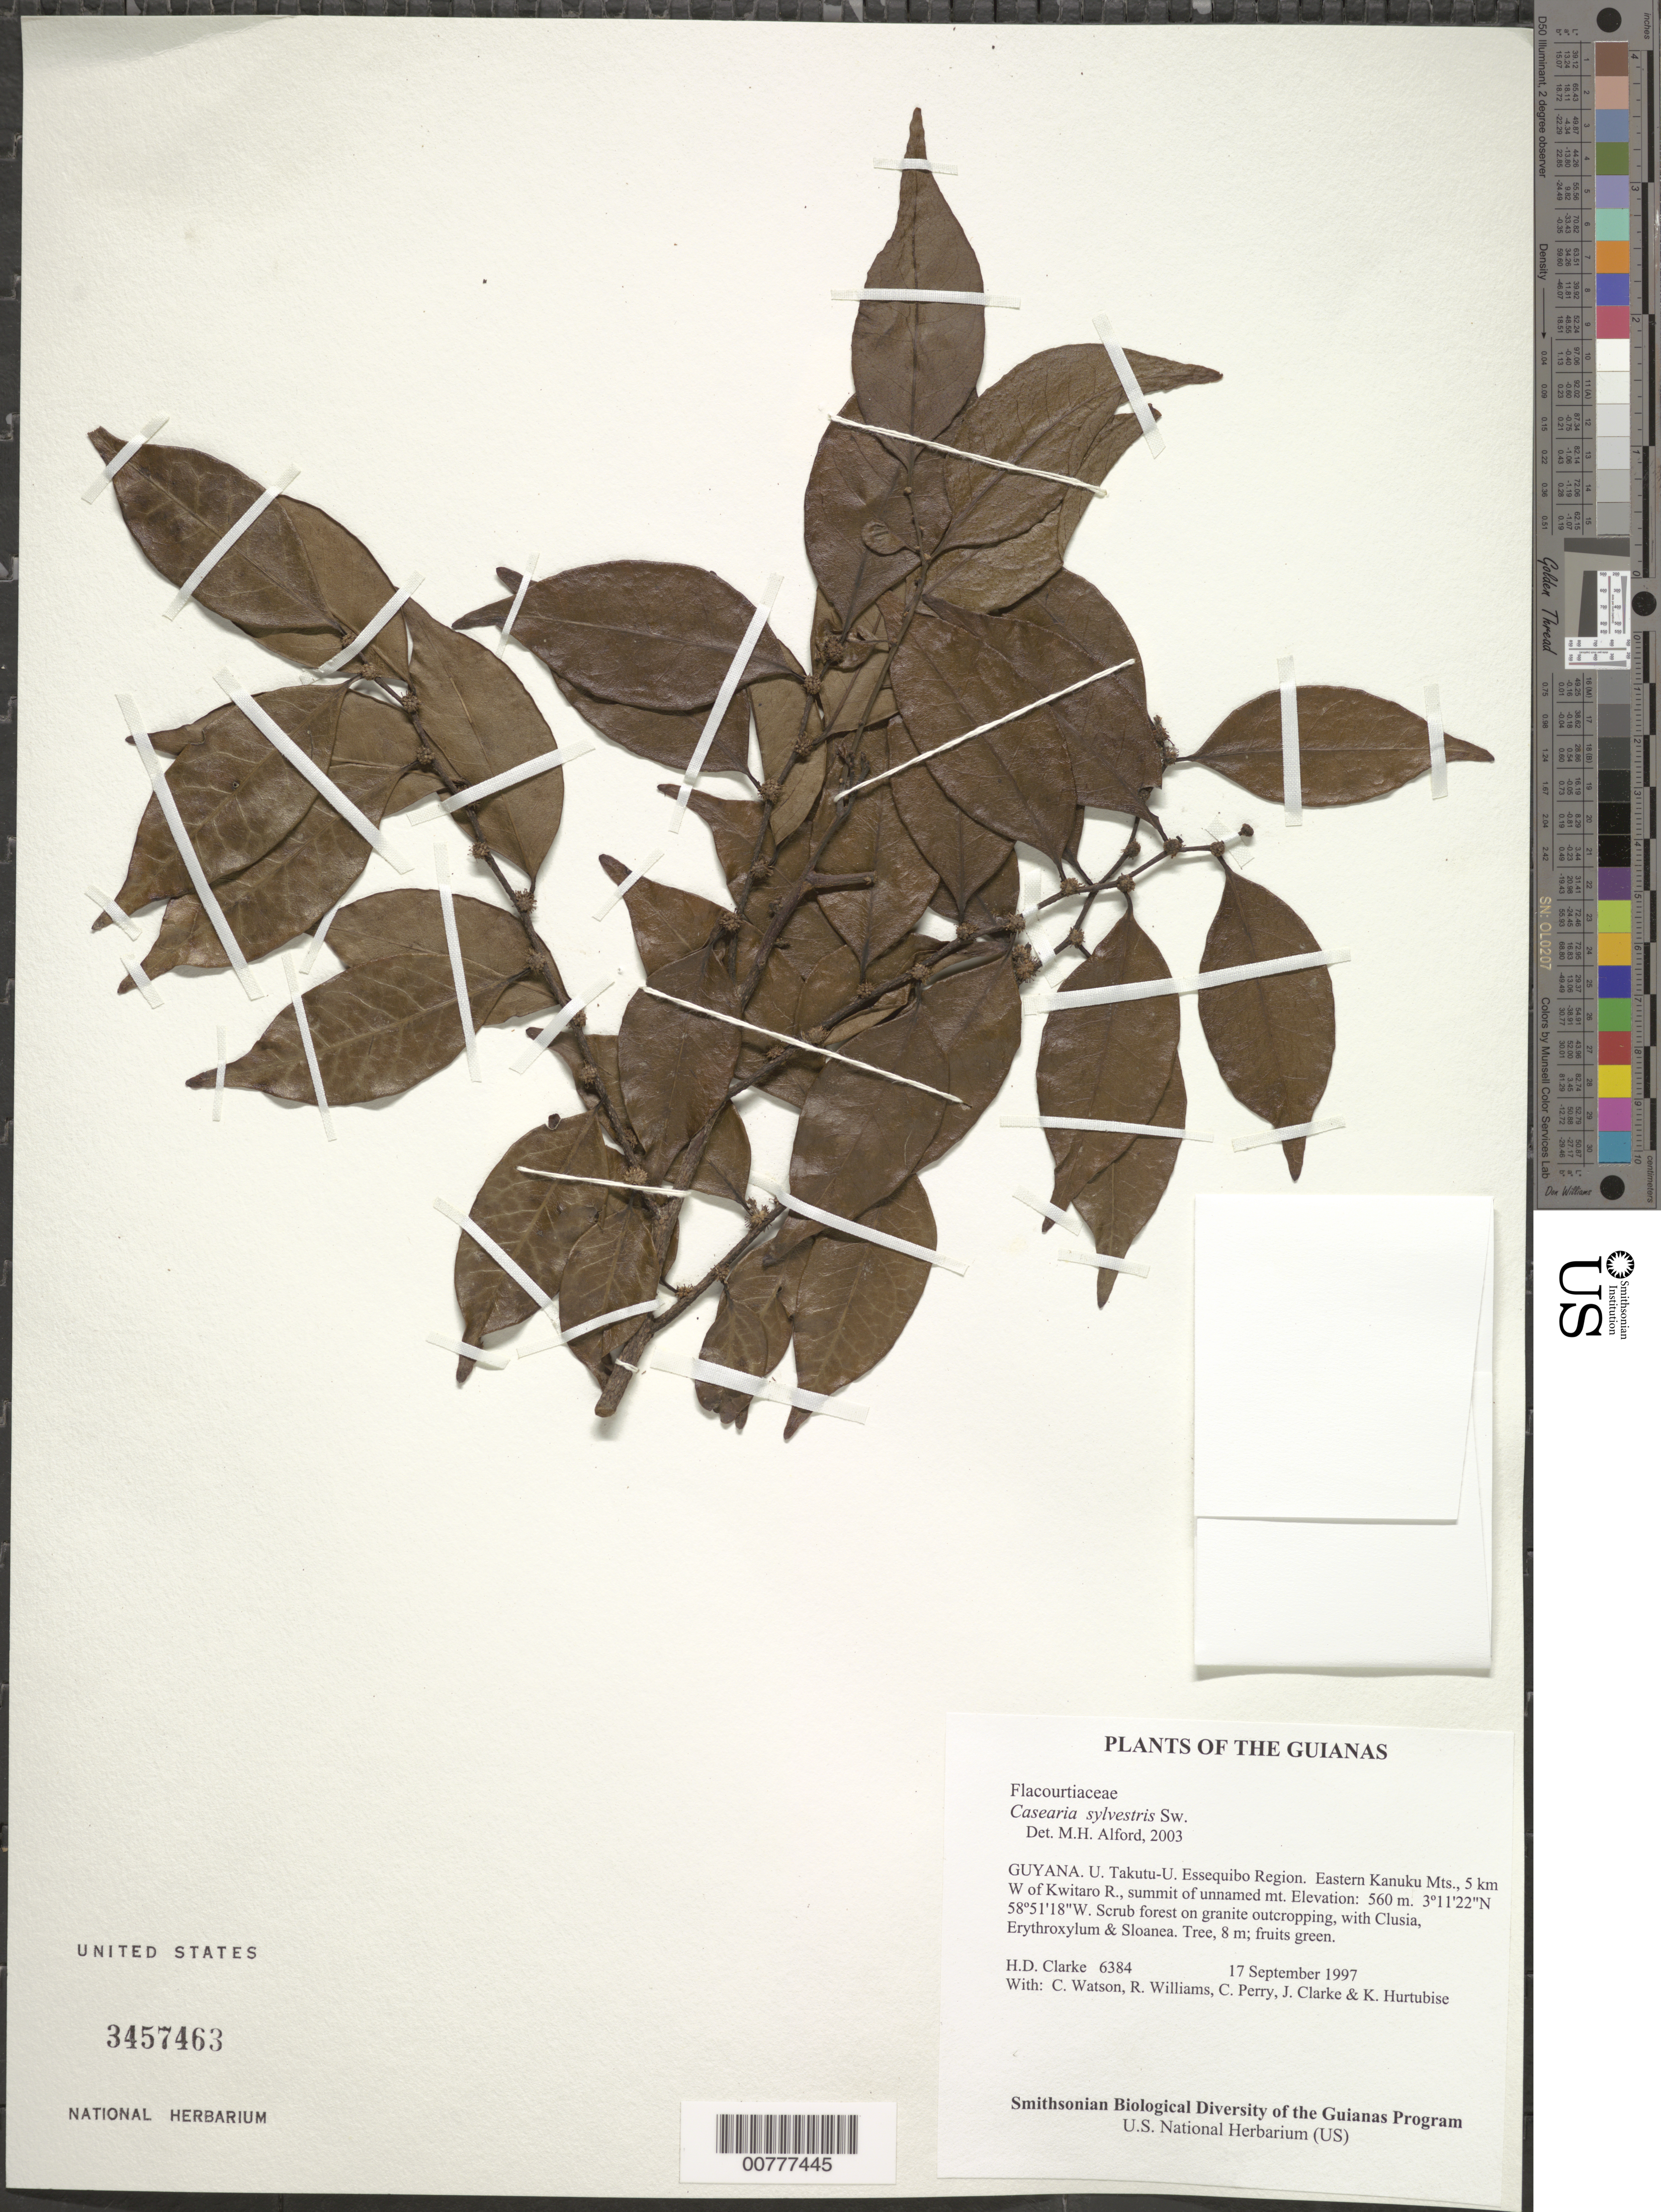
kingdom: Plantae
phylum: Tracheophyta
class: Magnoliopsida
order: Malpighiales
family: Salicaceae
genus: Casearia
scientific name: Casearia sylvestris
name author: Sw.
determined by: Liesner, R. L.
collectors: H. D. Clarke, C. Watson, R. Williams, C. Perry, J. Clarke & K. Hurtubise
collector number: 6384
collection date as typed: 17 September 1997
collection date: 1997-09-17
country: Guyana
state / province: U. Takutu-U. Essequibo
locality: Eastern Kanuku Mts., 5 km W of Kwitaro R., summit of unnamed mt.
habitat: Scrub forest on granite outcropping, with Clusia, Erythroxylum & Sloanea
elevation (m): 560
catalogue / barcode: US 3457463